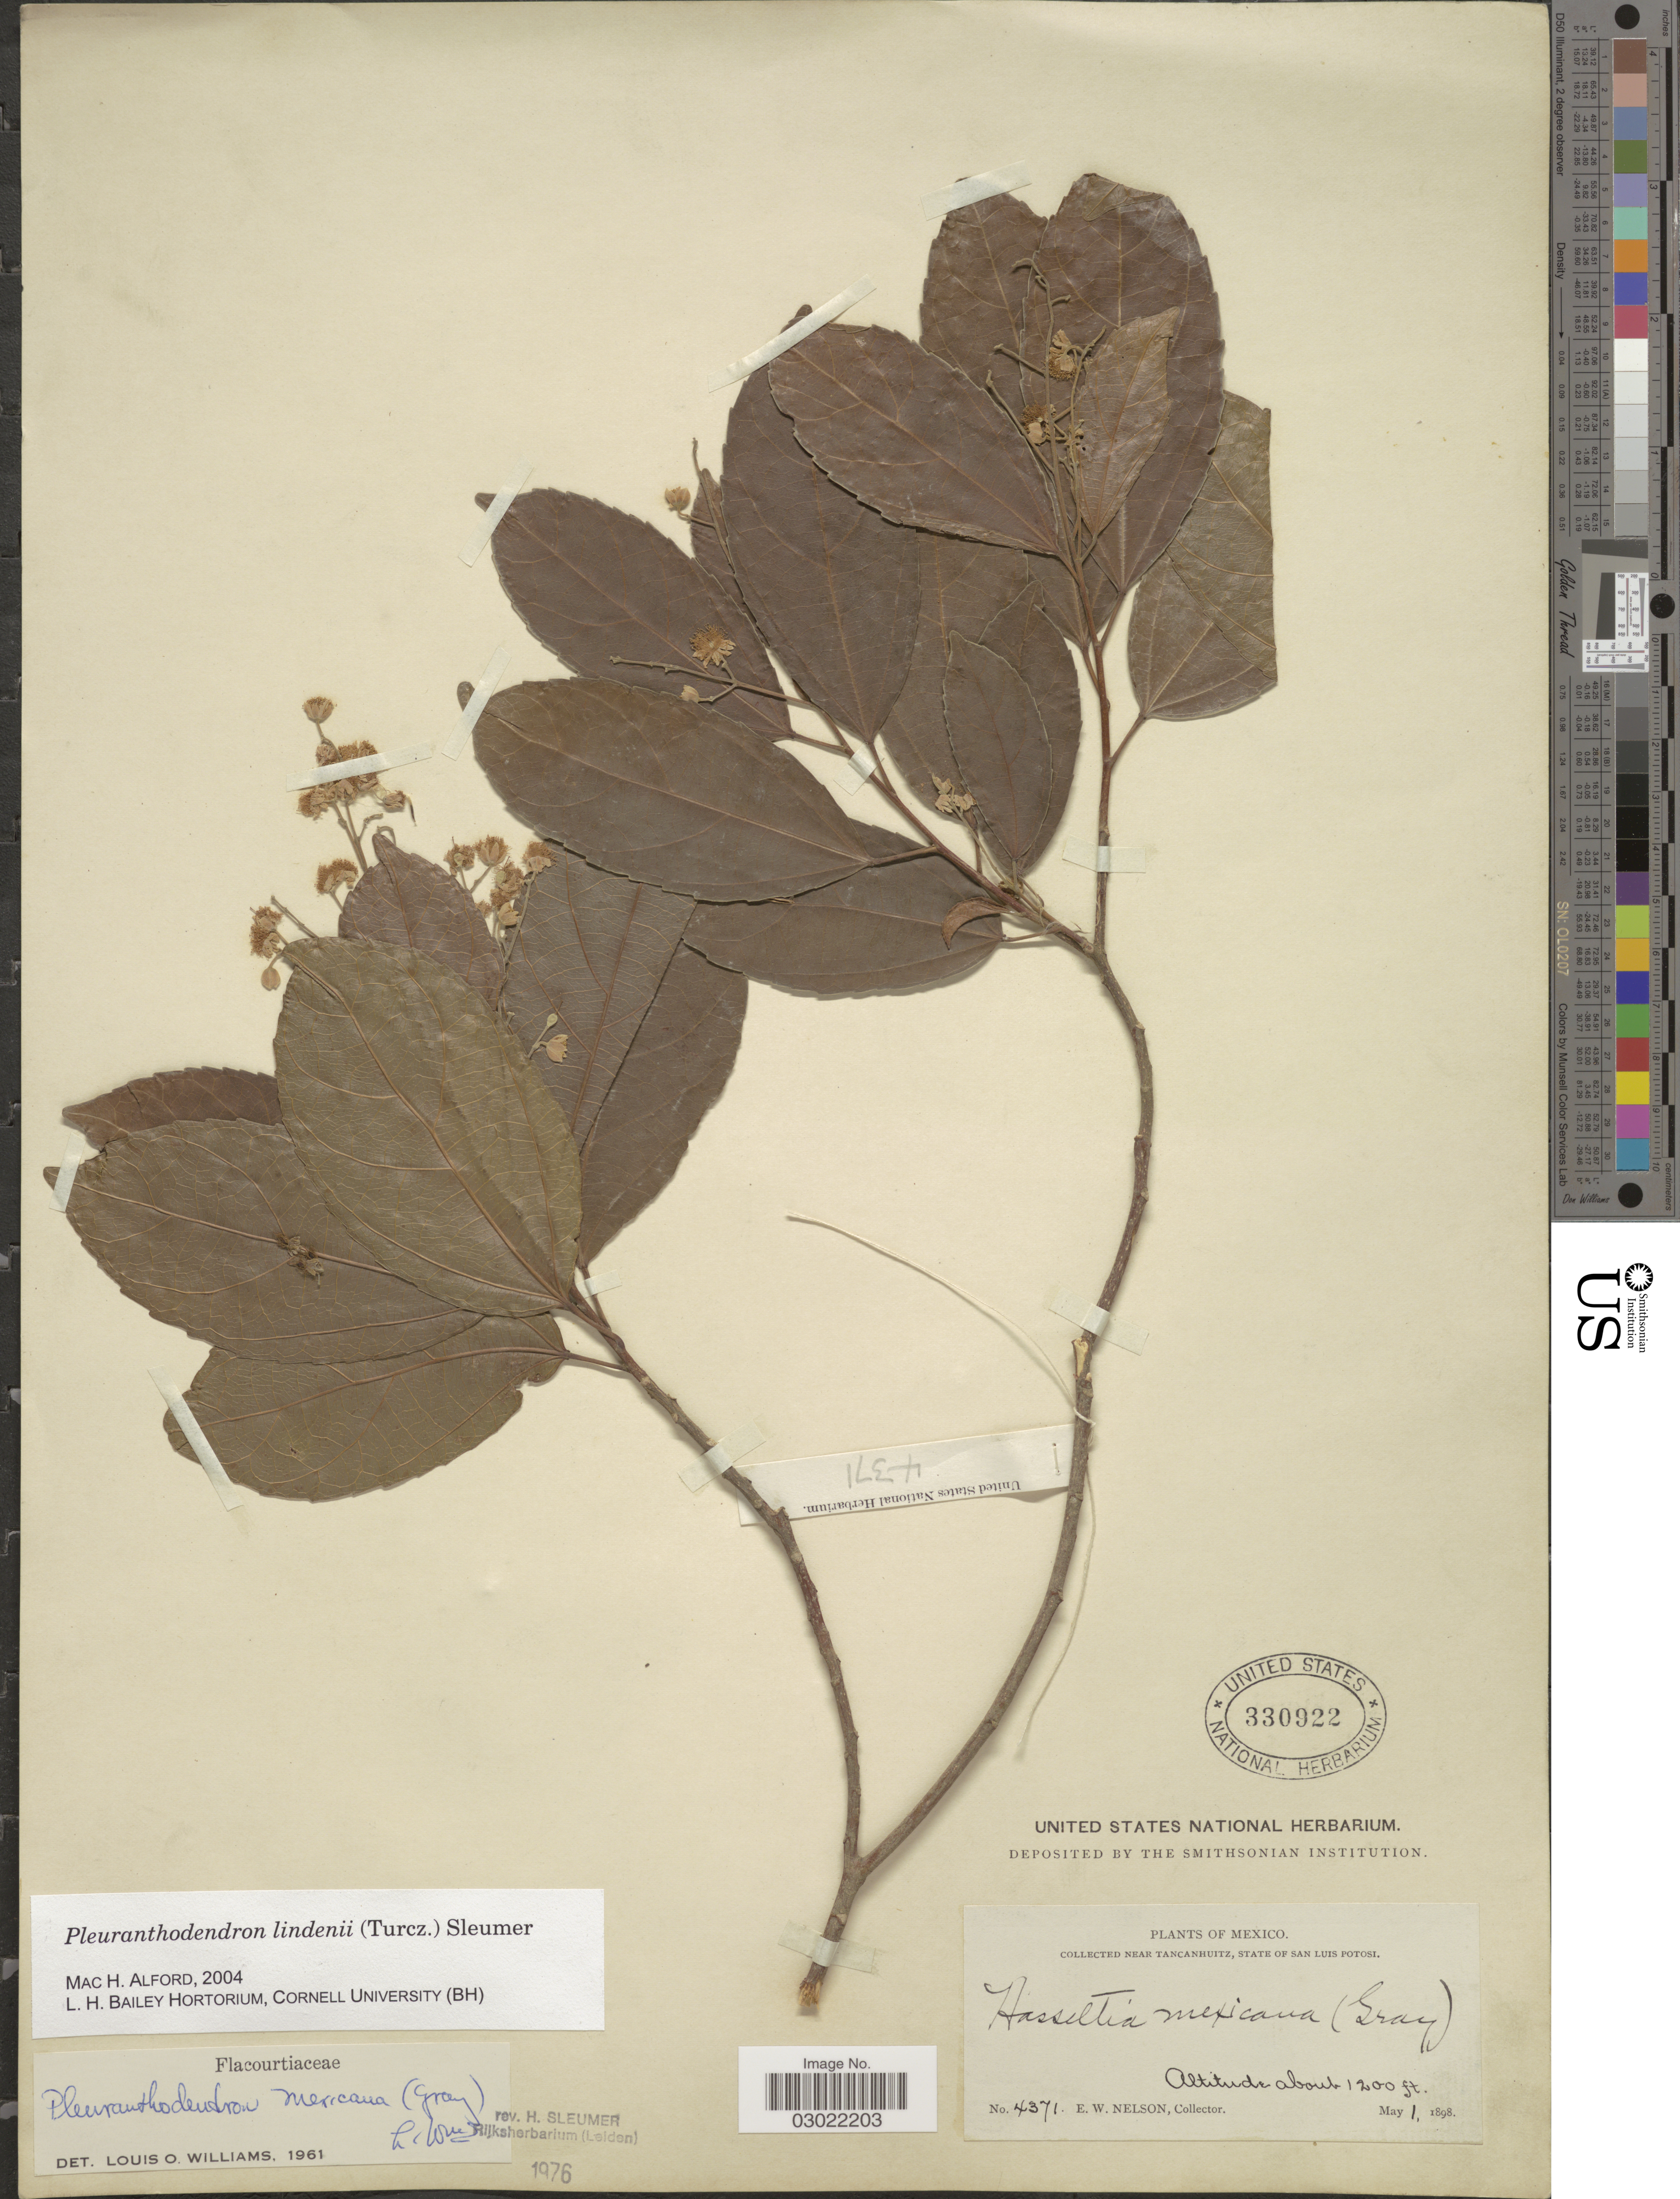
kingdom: Plantae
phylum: Tracheophyta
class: Magnoliopsida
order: Malpighiales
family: Salicaceae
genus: Pleuranthodendron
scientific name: Pleuranthodendron lindenii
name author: (Turcz.) Sleumer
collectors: E. W. Nelson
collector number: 4371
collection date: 1898-05-01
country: Mexico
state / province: San Luis Potosí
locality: Near Tancanhuitz.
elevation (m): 366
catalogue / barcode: US 330922